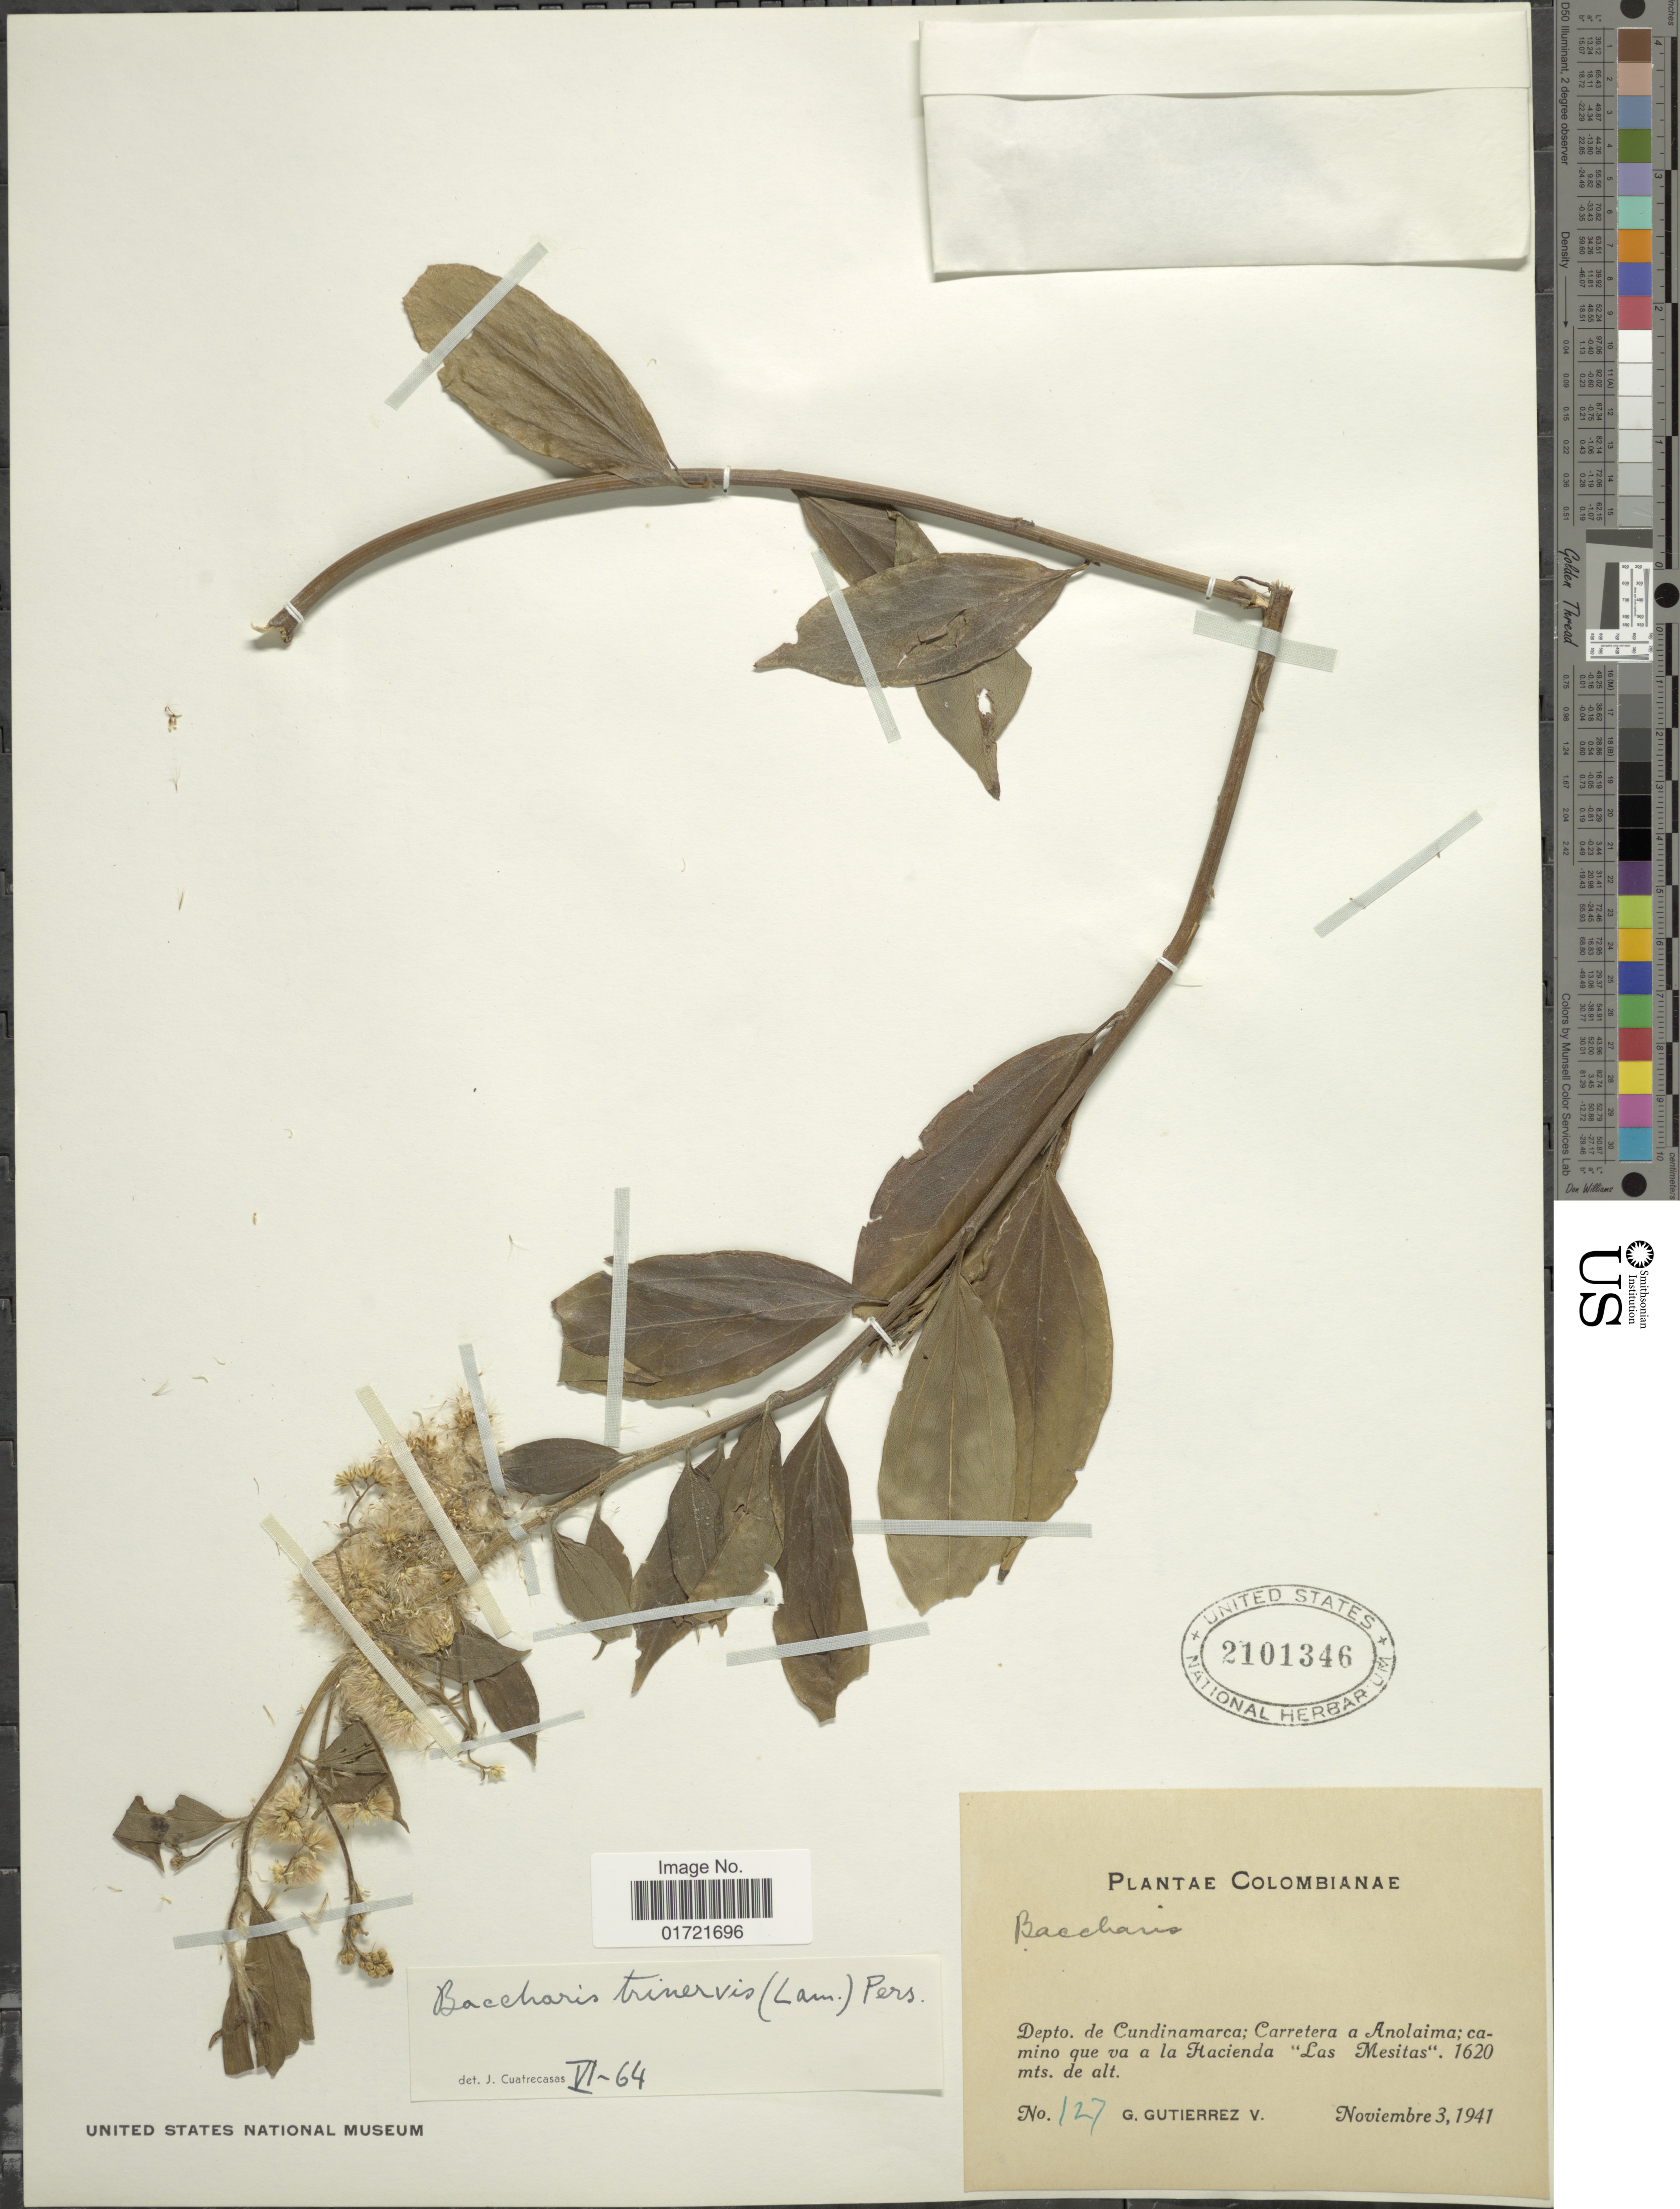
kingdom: Plantae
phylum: Tracheophyta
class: Magnoliopsida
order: Asterales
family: Asteraceae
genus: Baccharis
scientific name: Baccharis trinervis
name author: (Lam.) Pers.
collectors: G. Gutiérrez V.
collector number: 127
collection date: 1941-11-03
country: Colombia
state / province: Cundinamarca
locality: Depto. Cundinamarca: Carretera a Anolaima; camino que va a la Hacienda "Las Mesitas"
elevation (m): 1620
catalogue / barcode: US 2101346